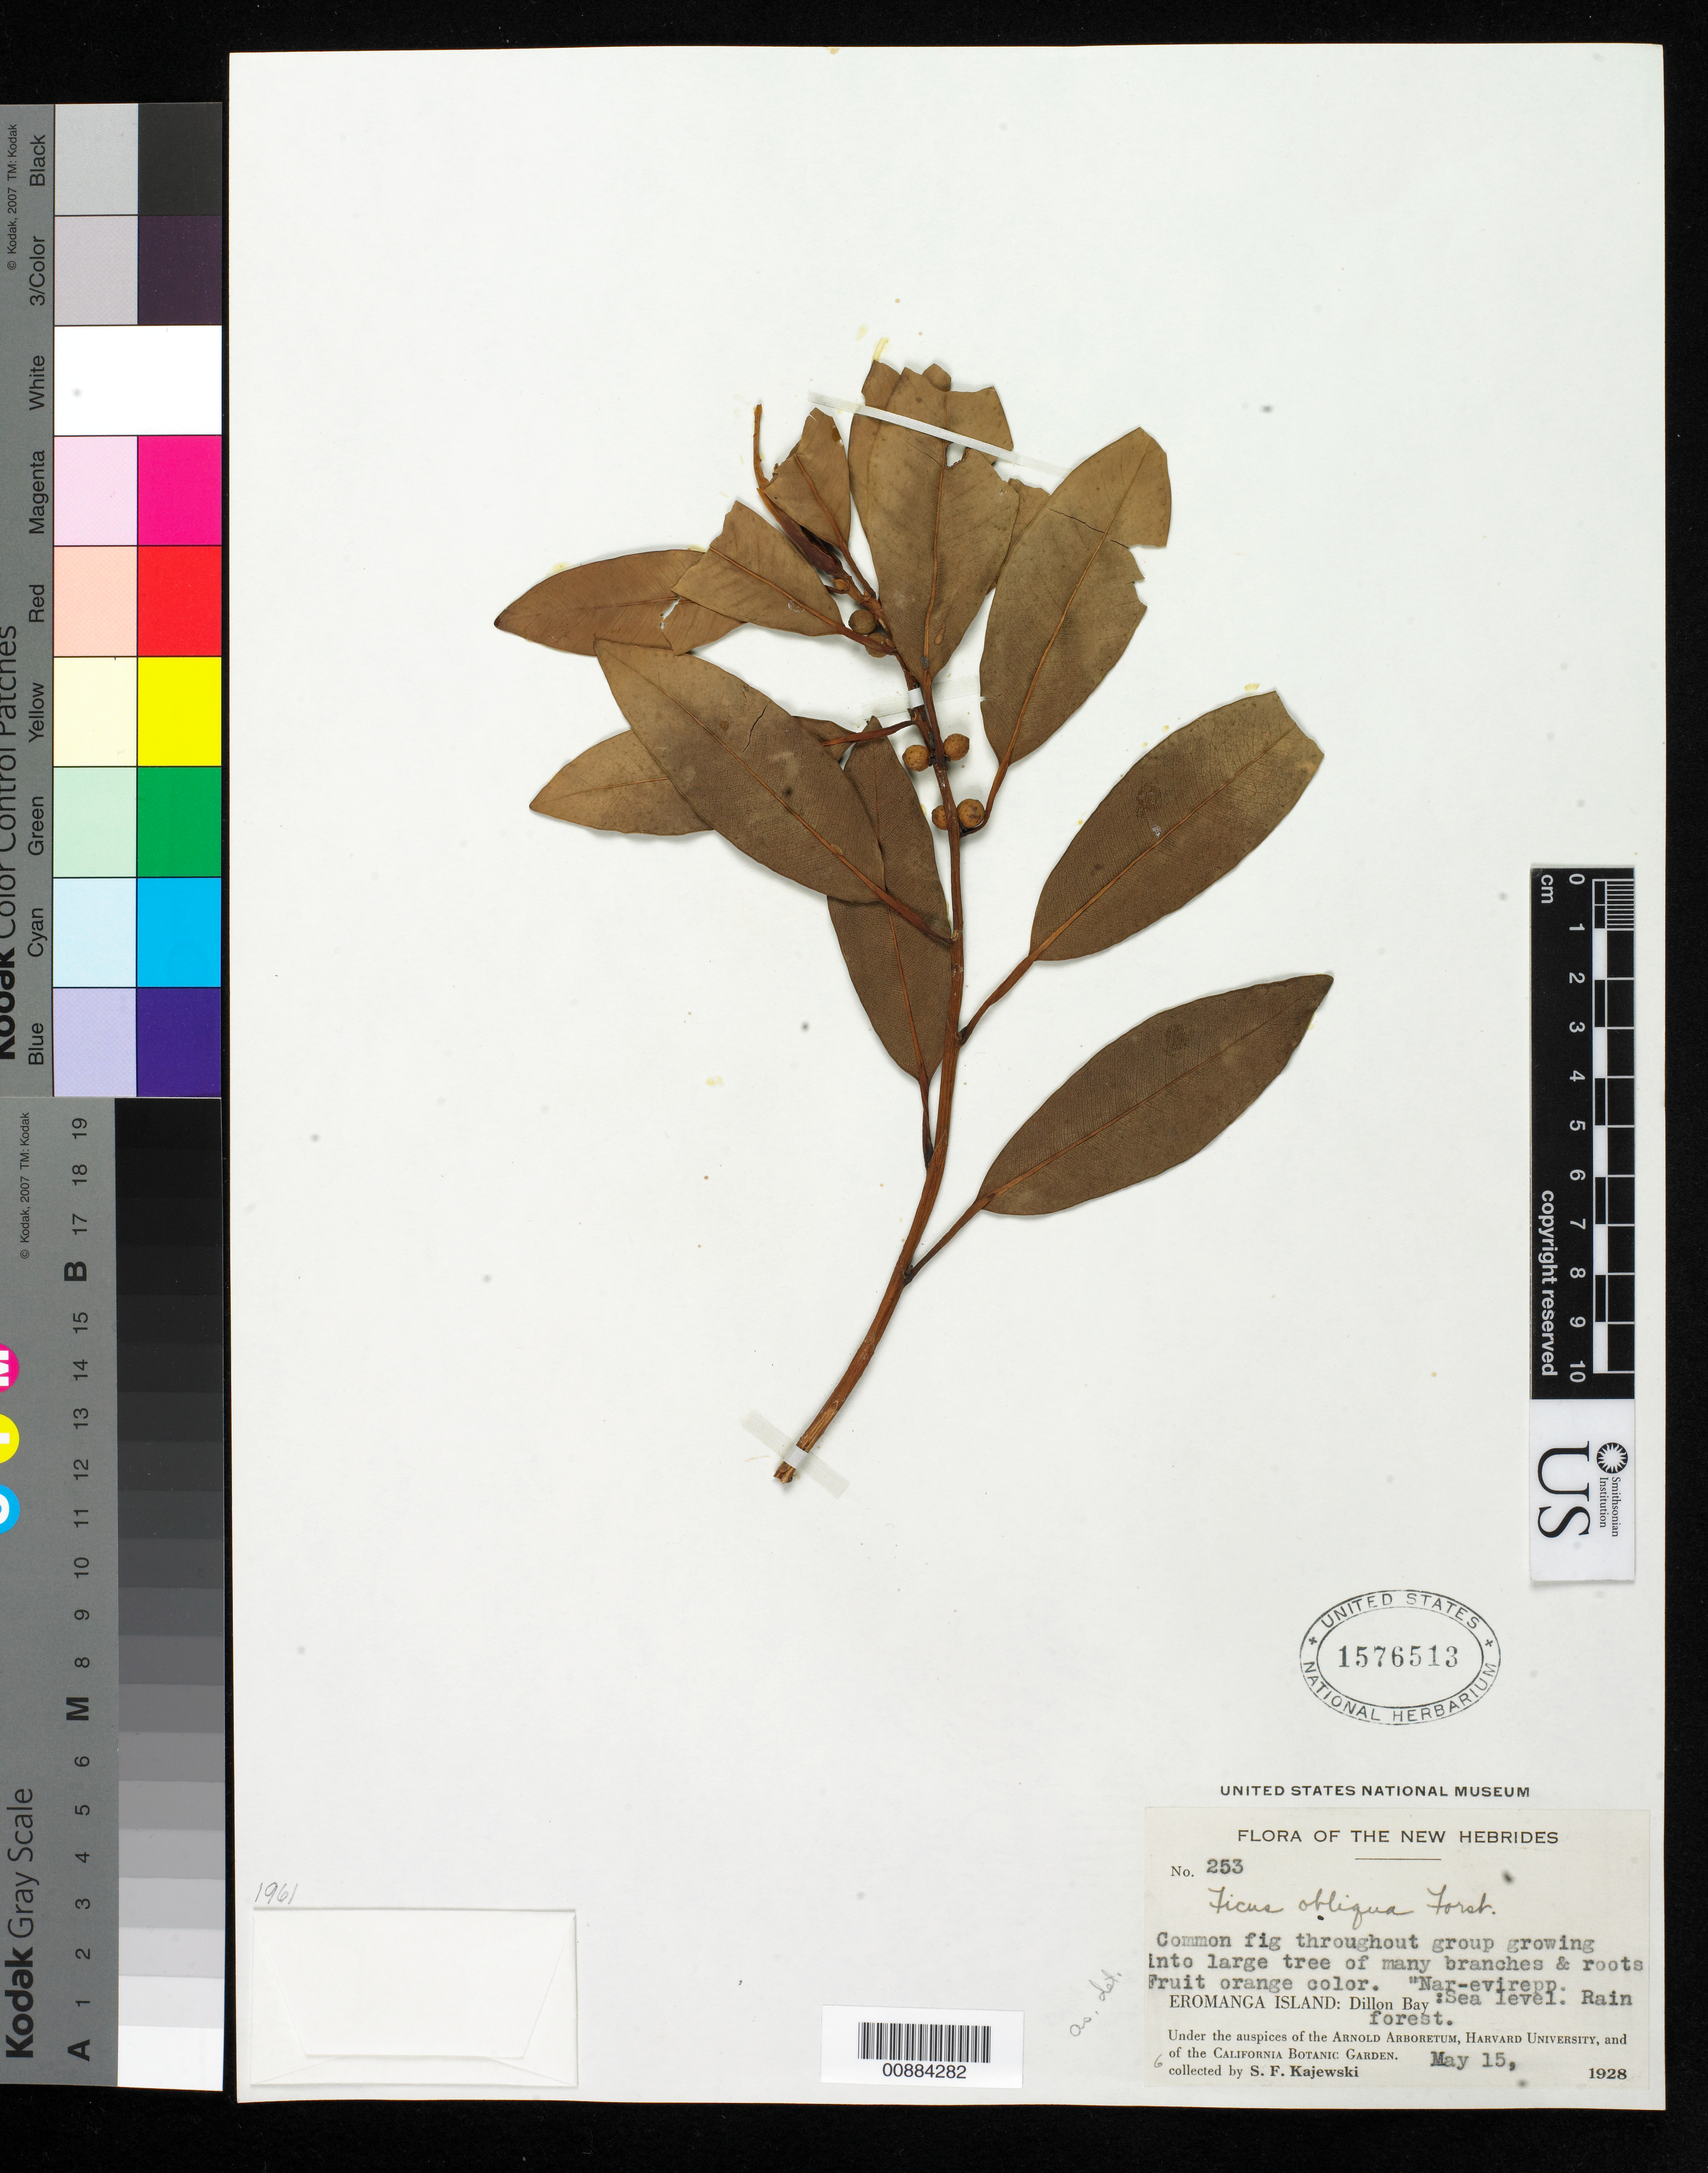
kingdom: Plantae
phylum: Tracheophyta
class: Magnoliopsida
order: Rosales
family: Moraceae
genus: Ficus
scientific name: Ficus obliqua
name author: G. Forst.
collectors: S. Kajewski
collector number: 253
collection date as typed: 15 May 1928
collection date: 1928-05-15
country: Vanuatu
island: Erromango [Eromanga]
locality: Dillon Bay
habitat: Rain forest.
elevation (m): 0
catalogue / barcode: US 1576513